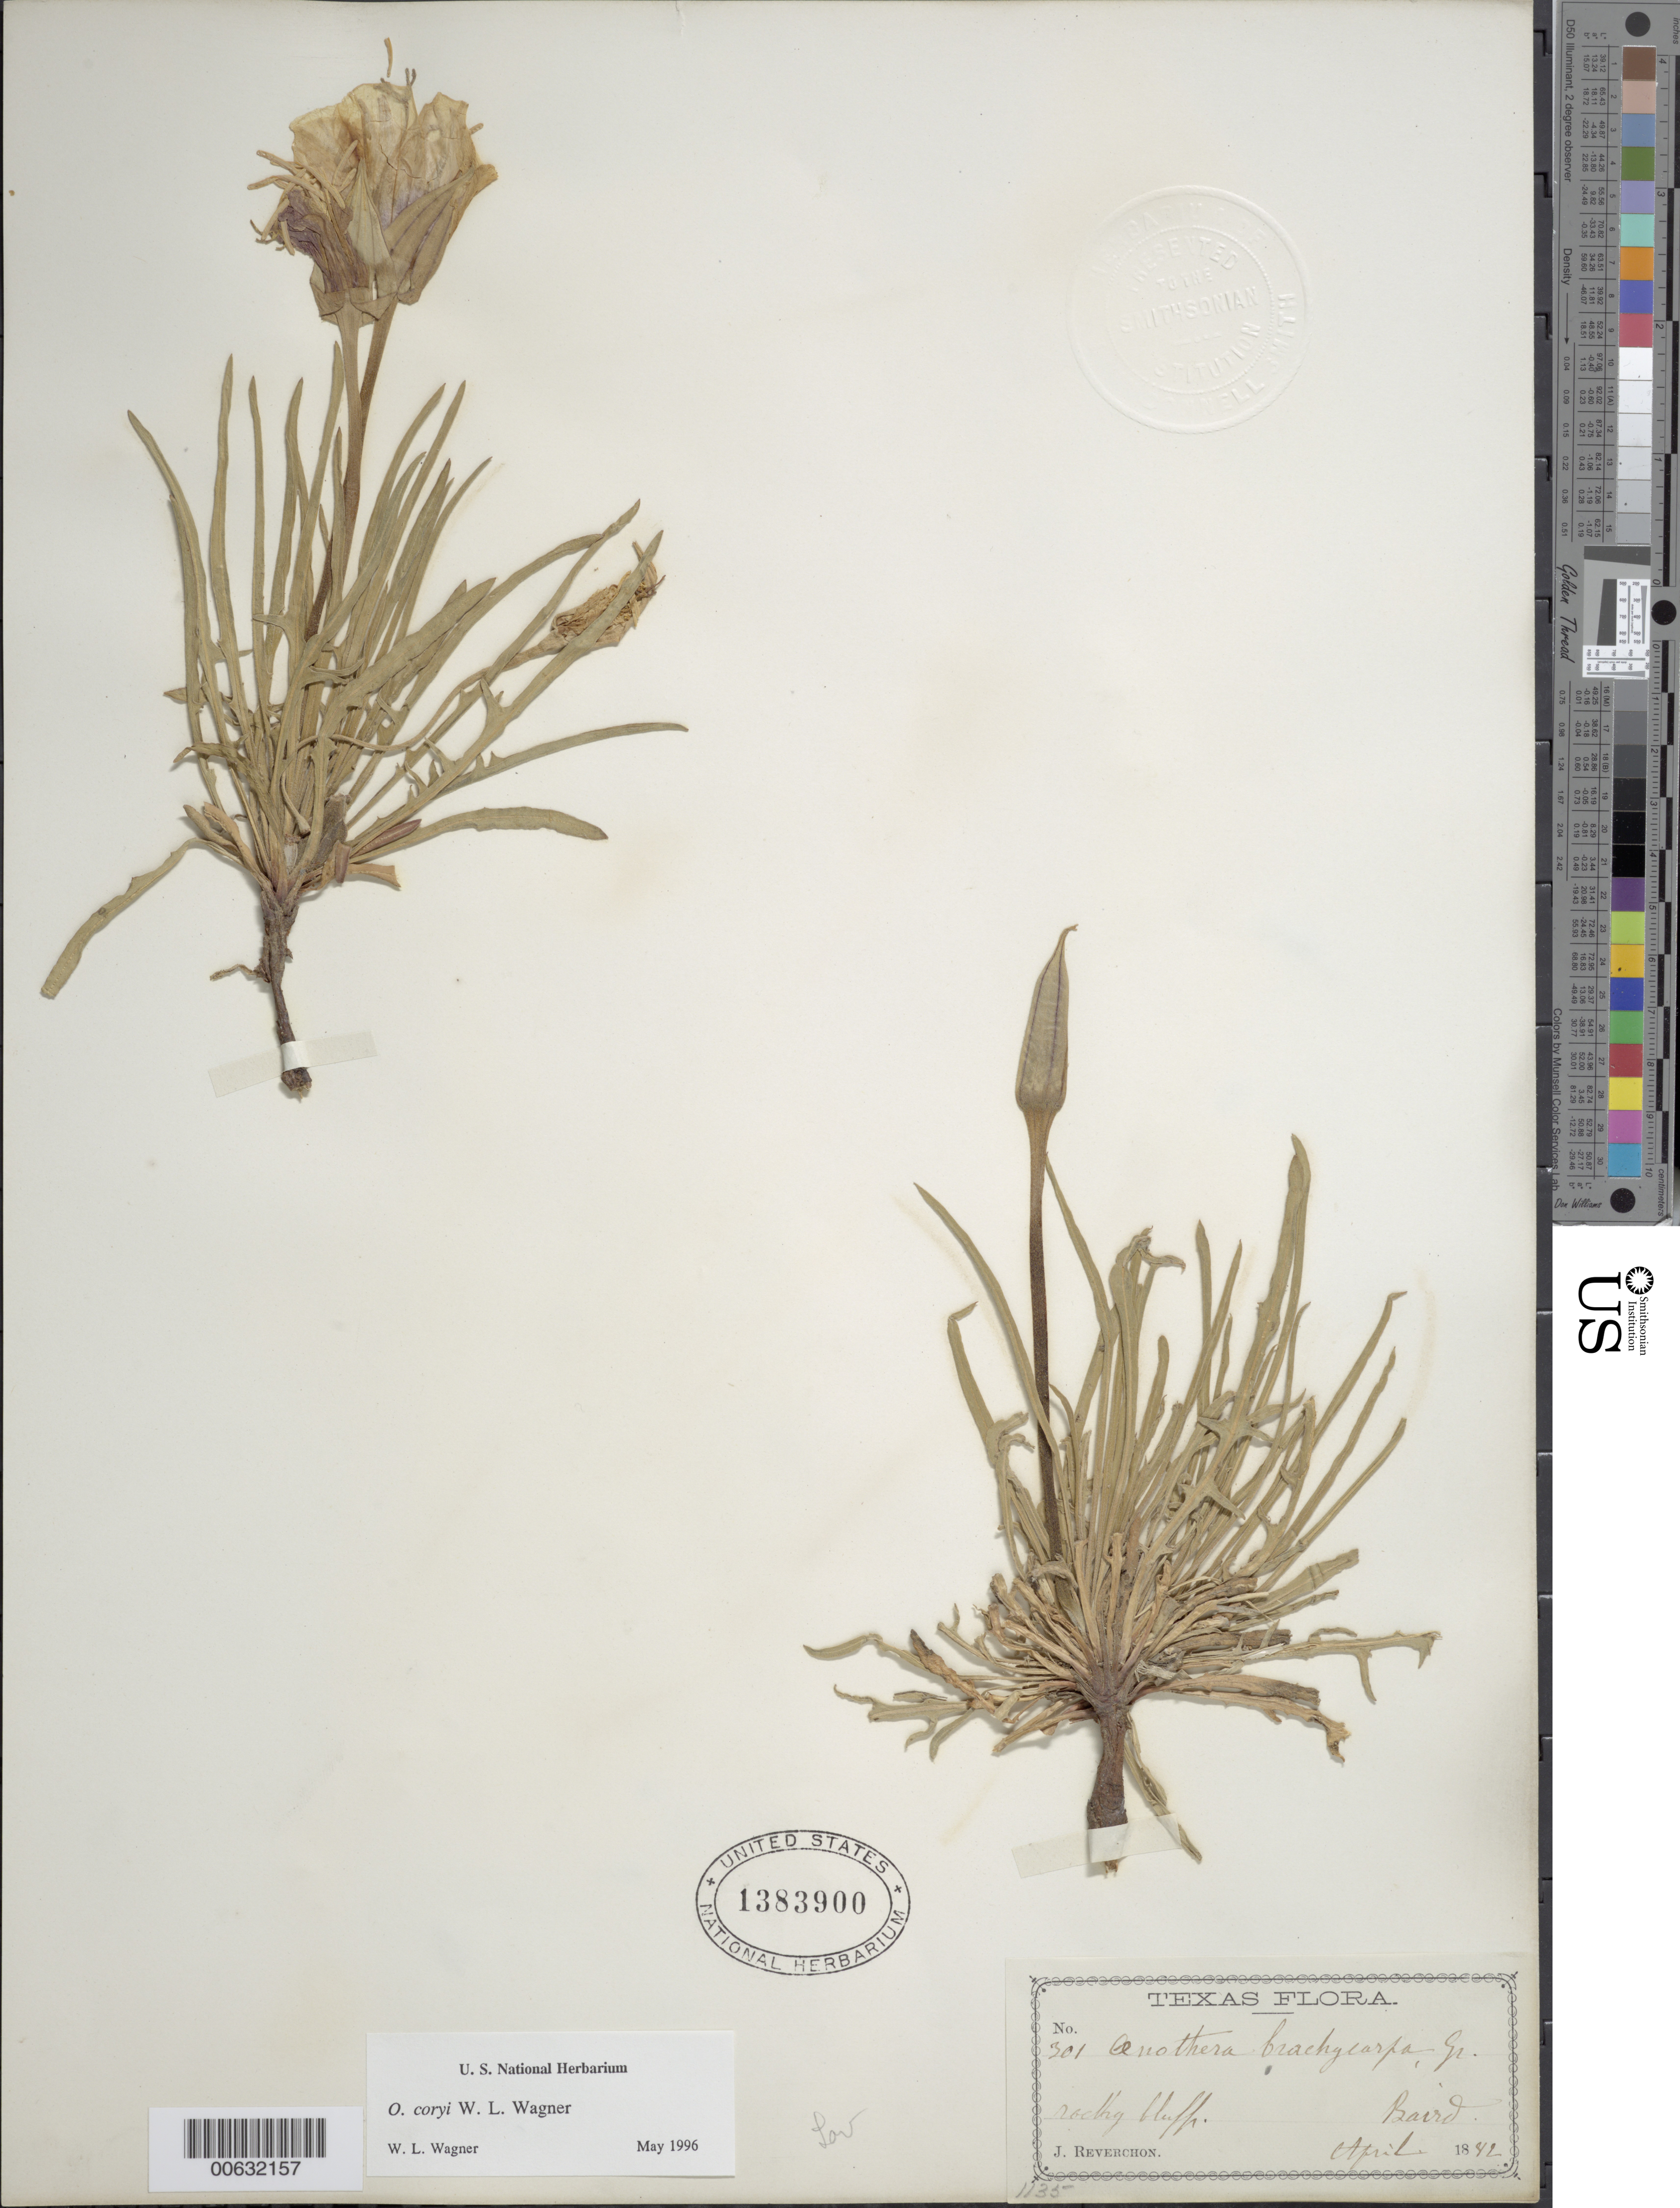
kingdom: Plantae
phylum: Tracheophyta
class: Magnoliopsida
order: Myrtales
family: Onagraceae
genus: Oenothera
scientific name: Oenothera coryi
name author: W.L. Wagner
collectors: E. Reverchon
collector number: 301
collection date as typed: Apr 1842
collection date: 1842-04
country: United States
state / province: Texas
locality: Baird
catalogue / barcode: US 1383900